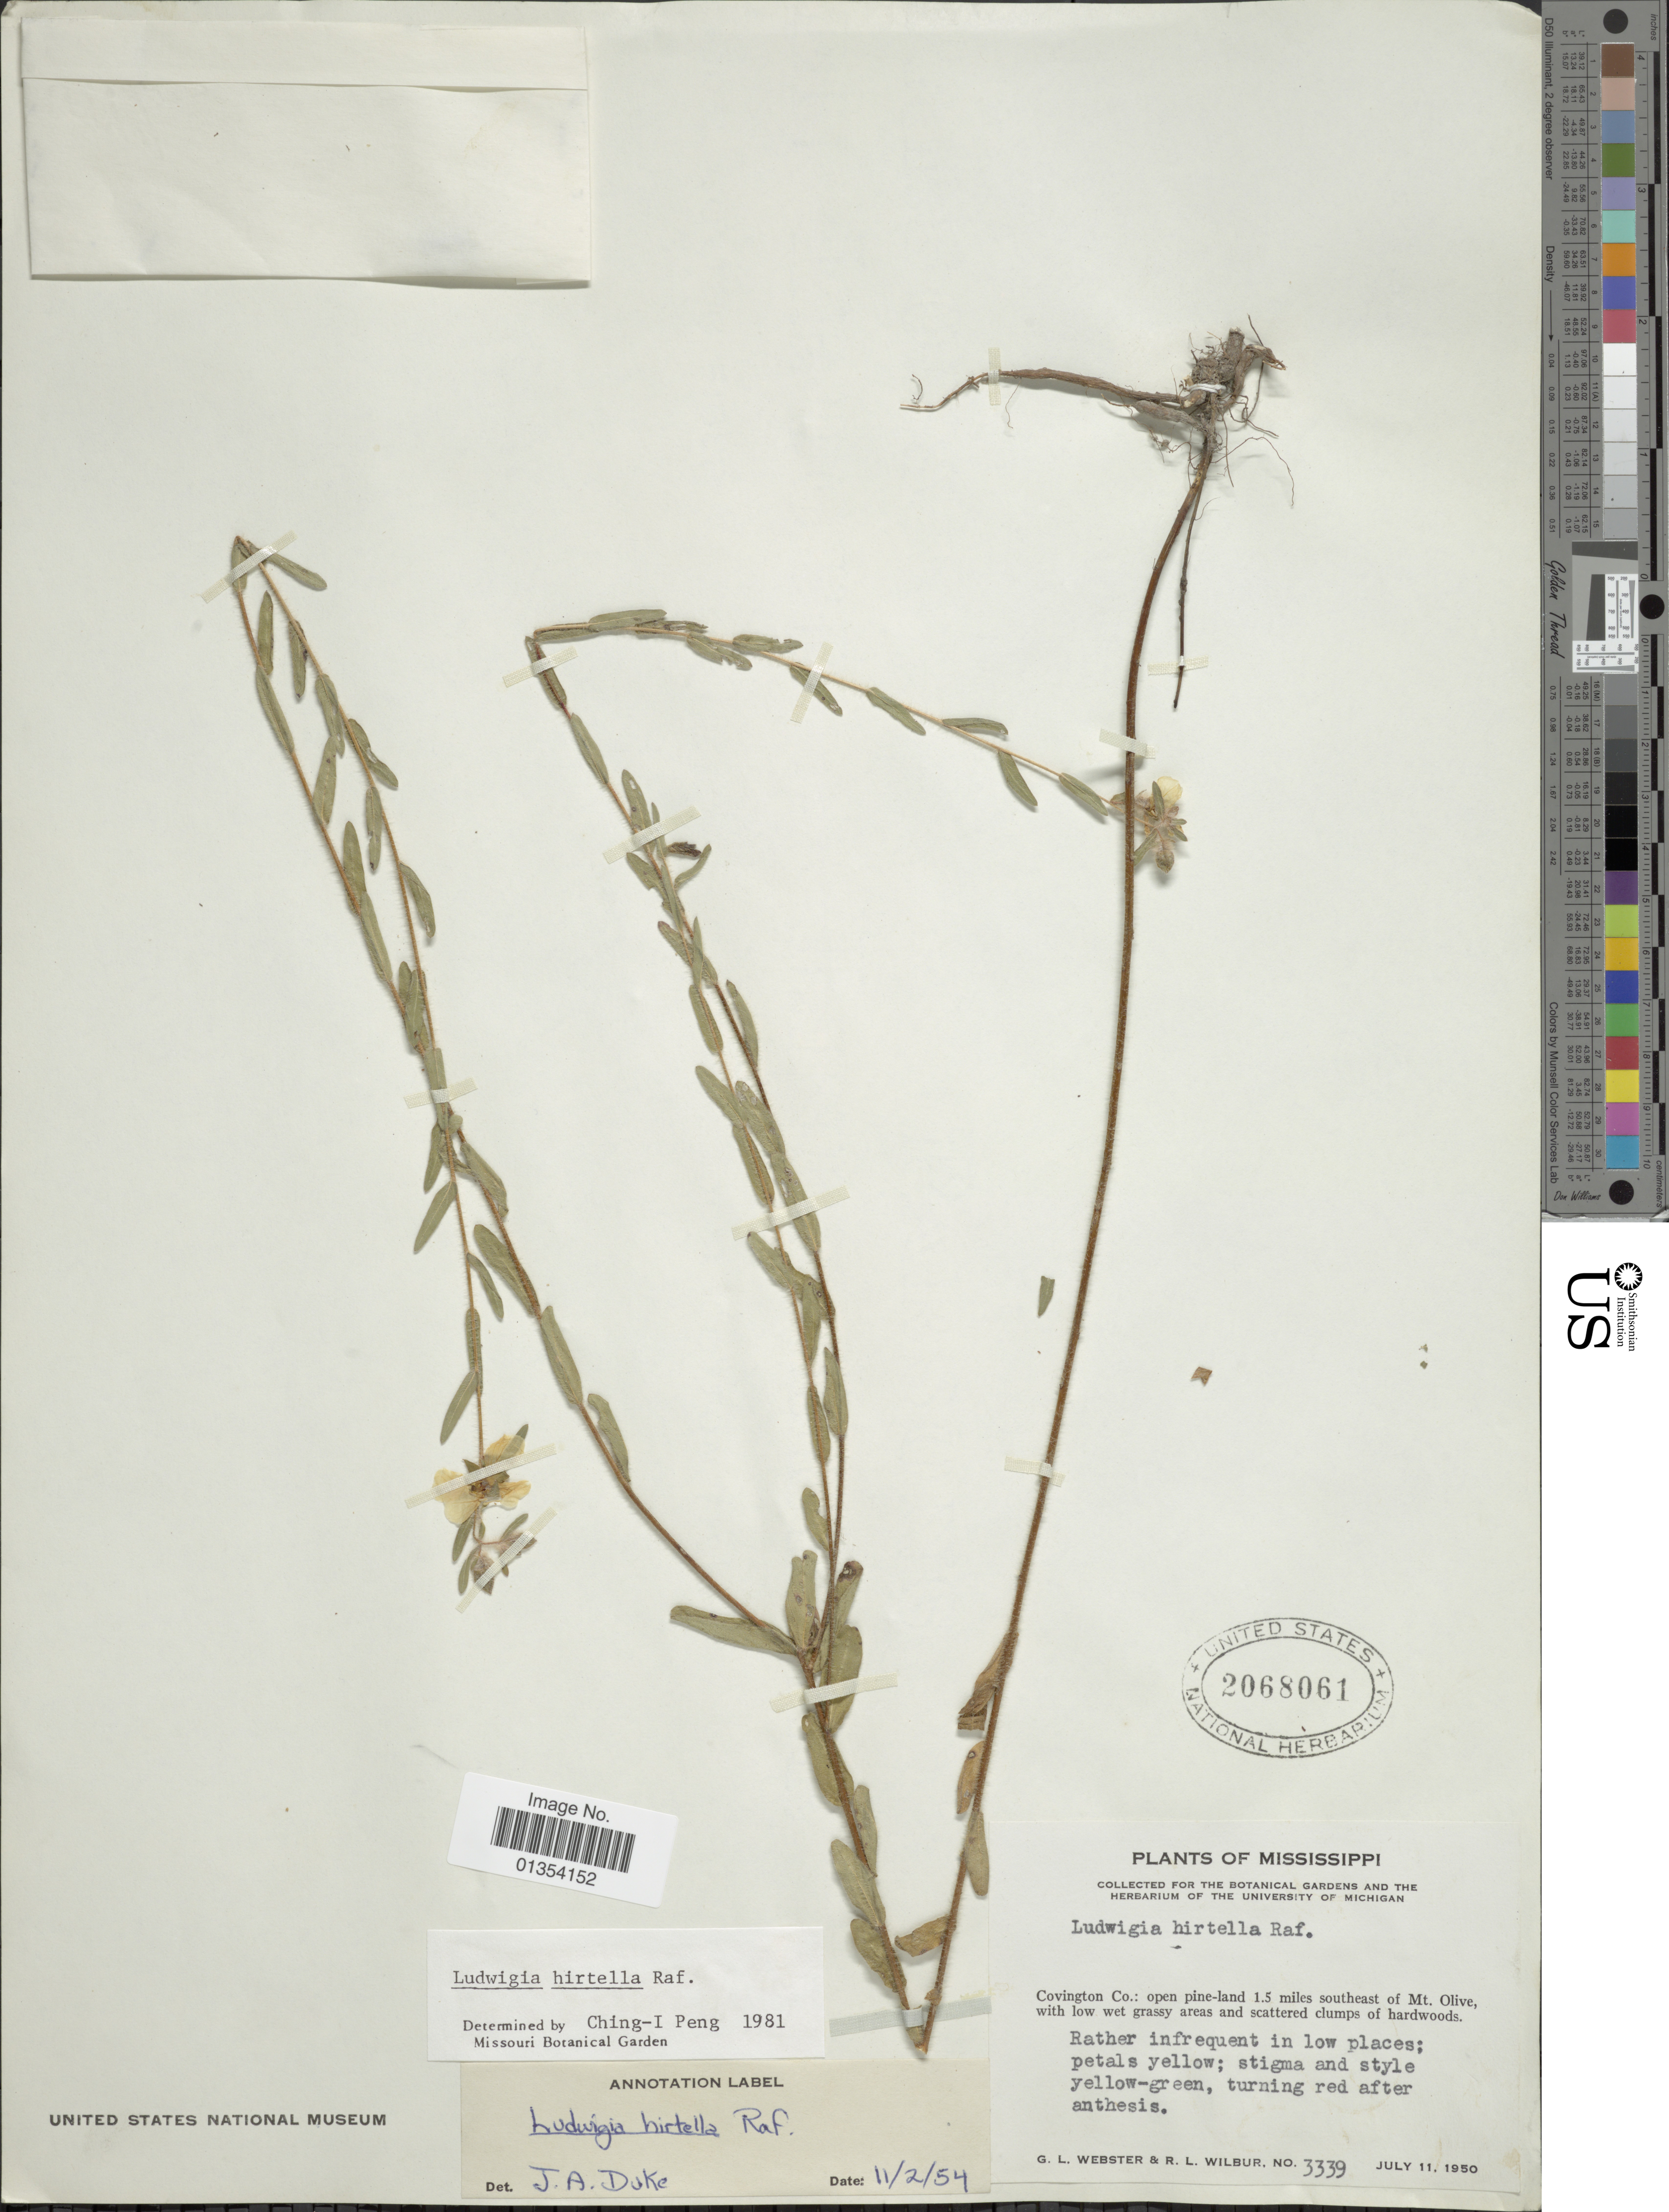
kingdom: Plantae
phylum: Tracheophyta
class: Magnoliopsida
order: Myrtales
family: Onagraceae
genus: Ludwigia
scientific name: Ludwigia hirtella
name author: Raf.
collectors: G. L. Webster & R. L. Wilbur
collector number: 3339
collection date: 1950-07-11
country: United States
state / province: Mississippi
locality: Covington Co.: open pine-land 1.5 miles southeast of Mt. Olive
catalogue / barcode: US 2068061